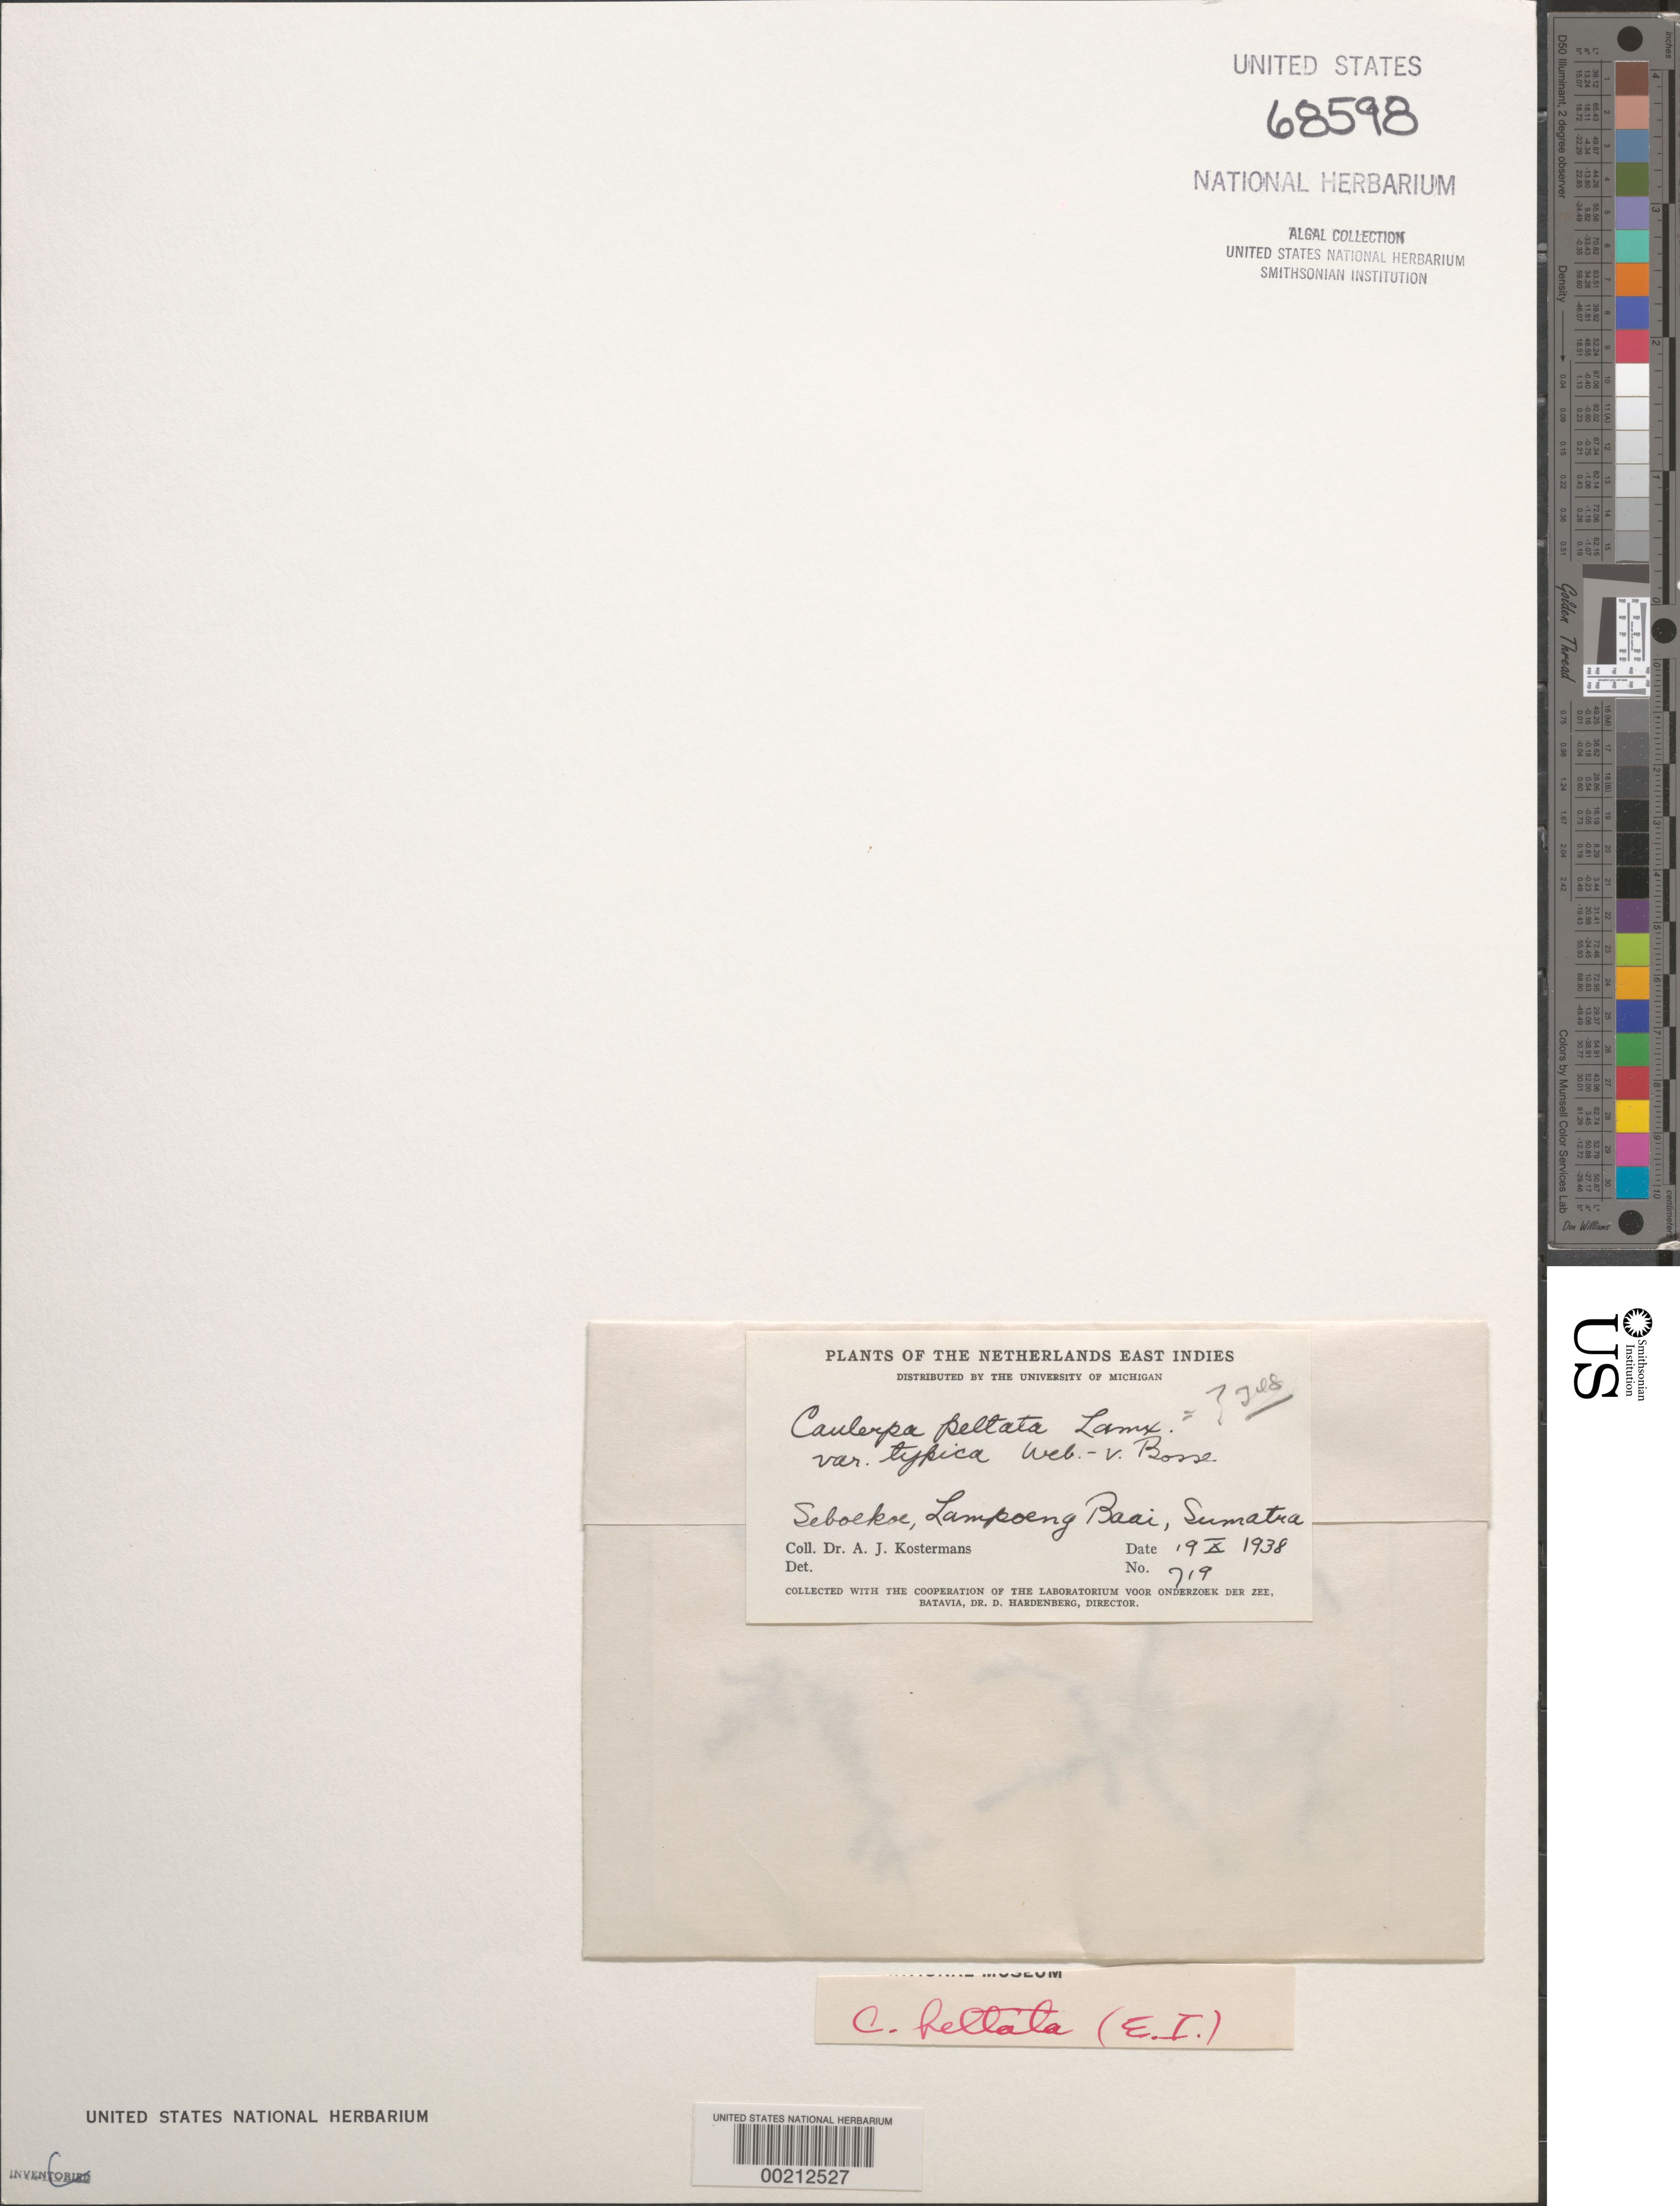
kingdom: Plantae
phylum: Chlorophyta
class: Ulvophyceae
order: Cladophorales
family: Cladophoraceae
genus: Cladophora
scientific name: Cladophora glomerata var. crassior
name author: (C. Agardh) C. Hoek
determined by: Algae name updating Project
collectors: A. J. G. Kostermans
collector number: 719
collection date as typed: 19 Oct 1938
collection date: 1938-10-19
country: Indonesia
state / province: Sumatra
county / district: Lampung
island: Sebuku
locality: Lampoeng Bay, Seboekoe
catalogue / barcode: US 68598